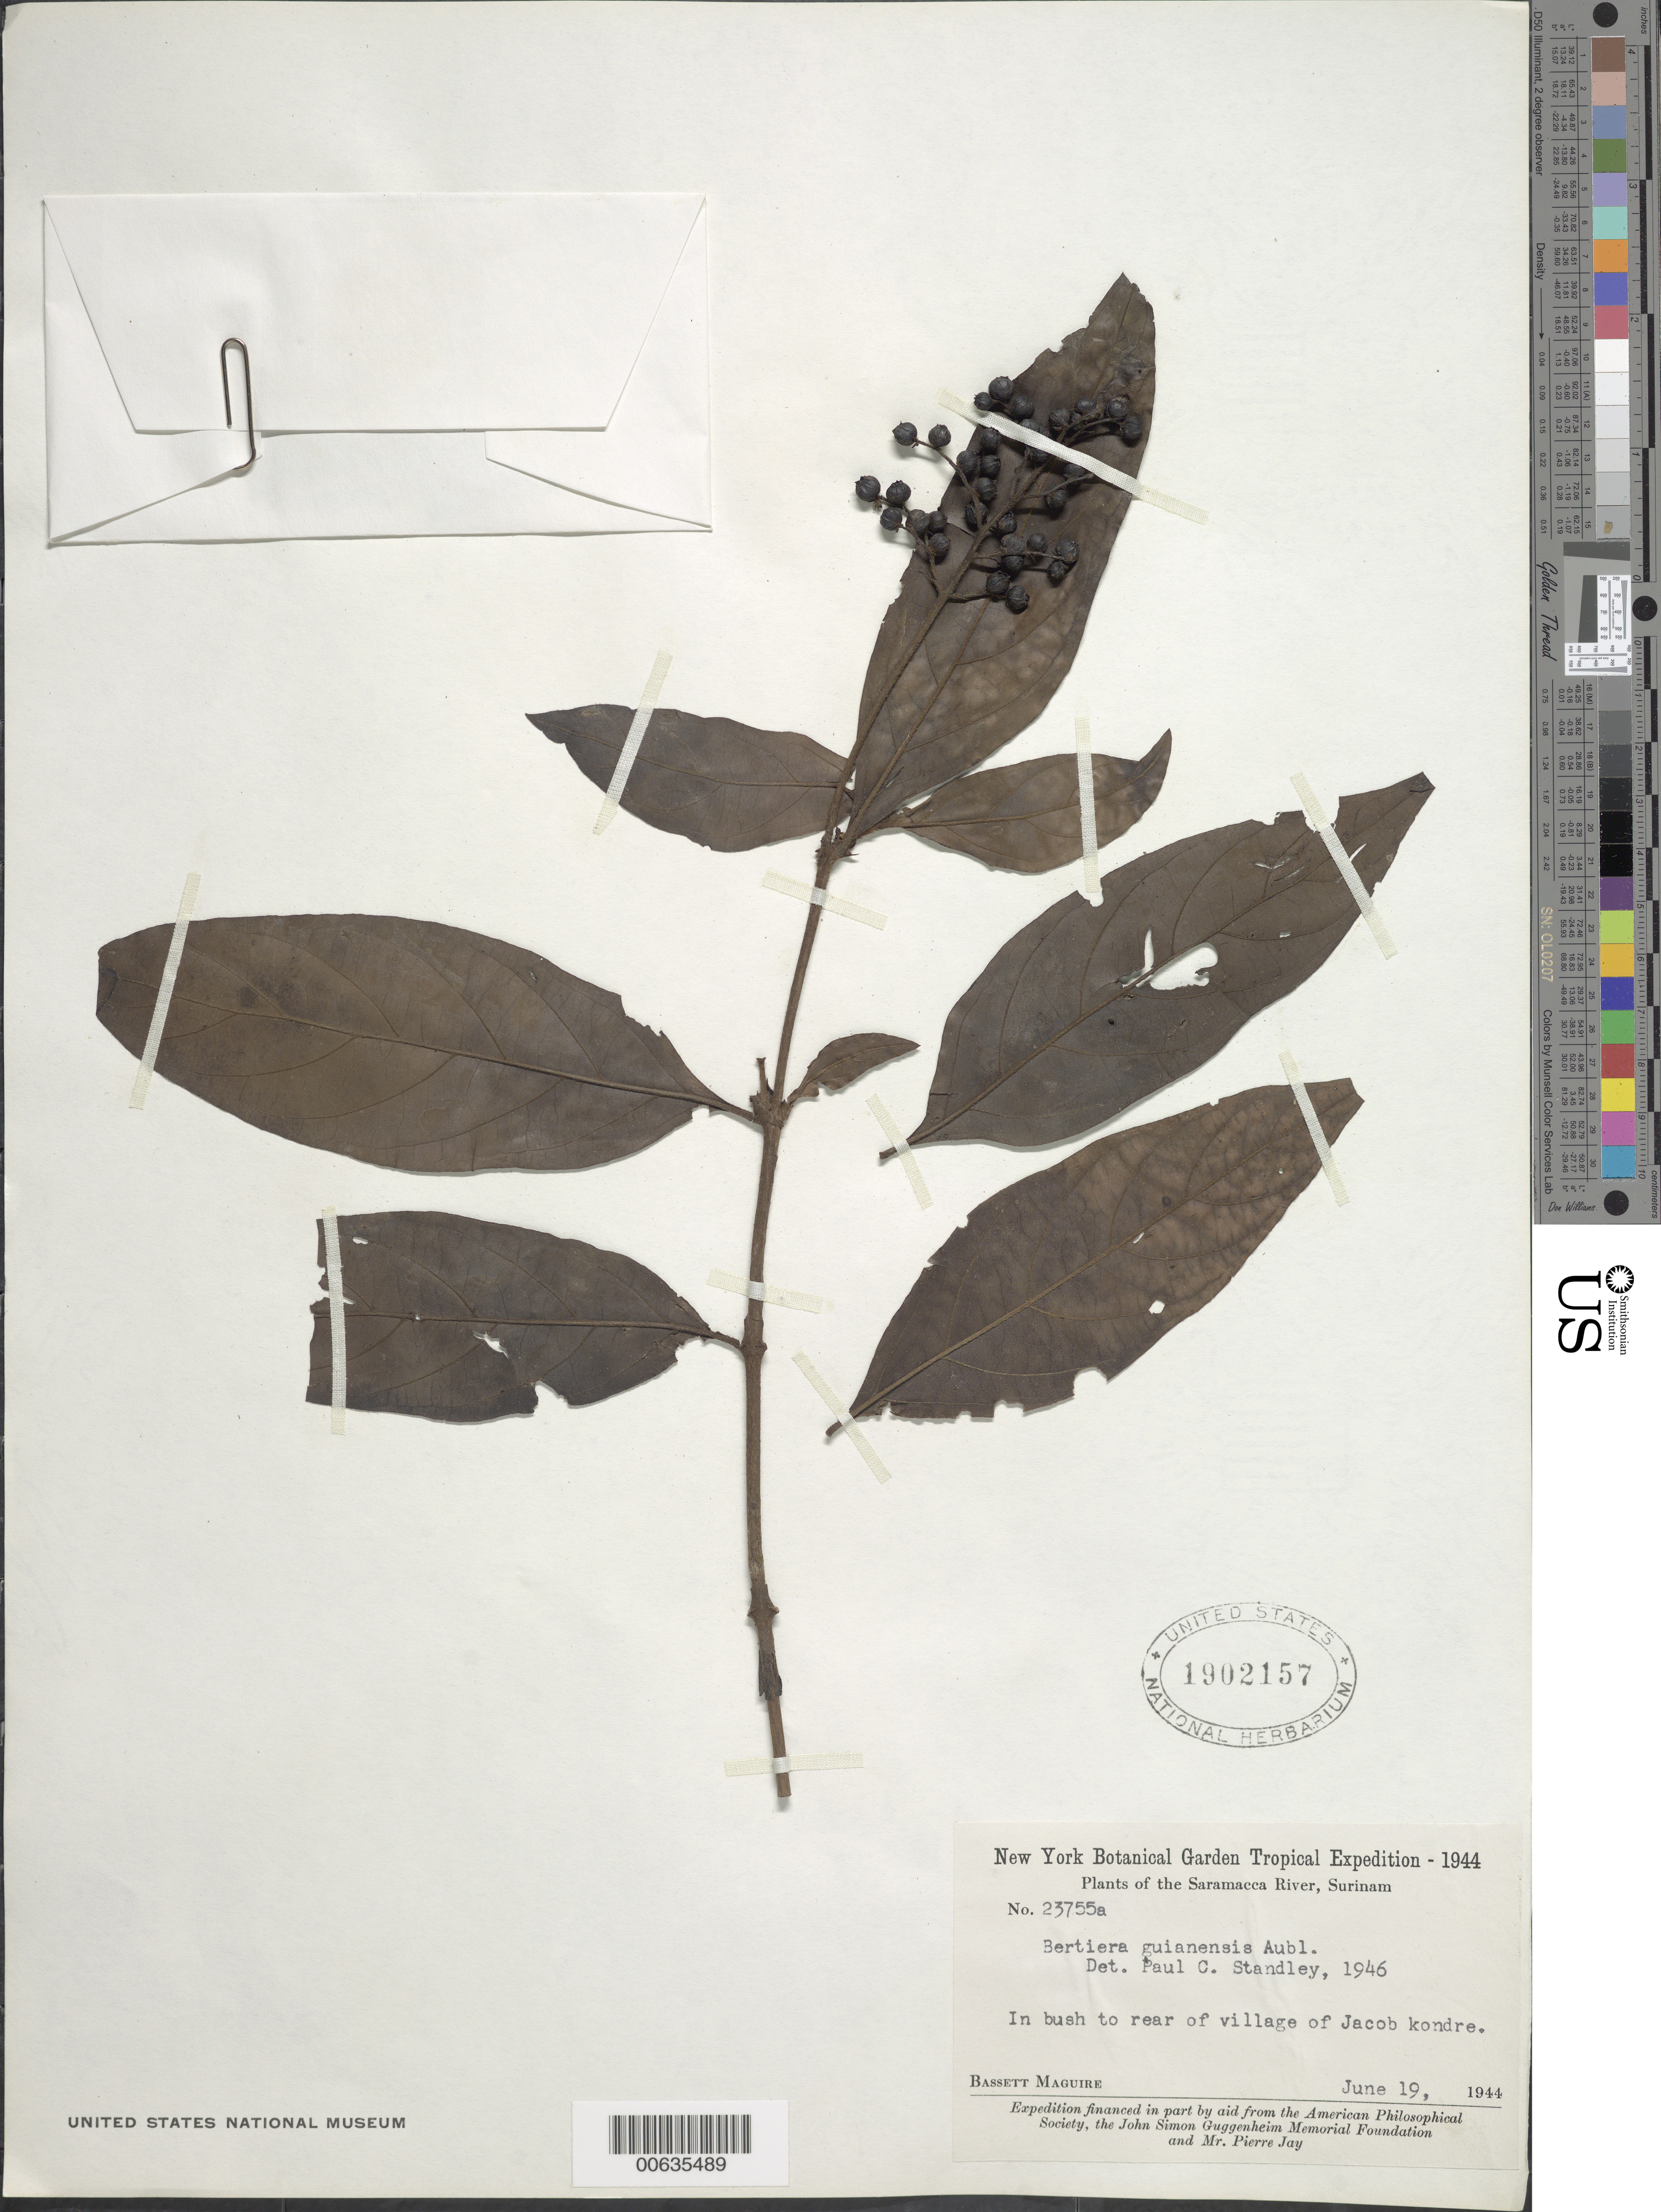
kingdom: Plantae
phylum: Tracheophyta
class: Magnoliopsida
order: Gentianales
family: Rubiaceae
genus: Bertiera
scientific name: Bertiera guianensis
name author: Aubl.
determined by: Standley, Paul C.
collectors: B. Maguire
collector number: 23755 a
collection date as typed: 19-Jun-44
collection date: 1944-06-19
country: Suriname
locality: Saramacca River, Jacob Kondre, to rear of village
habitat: Bush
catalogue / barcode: US 1902157